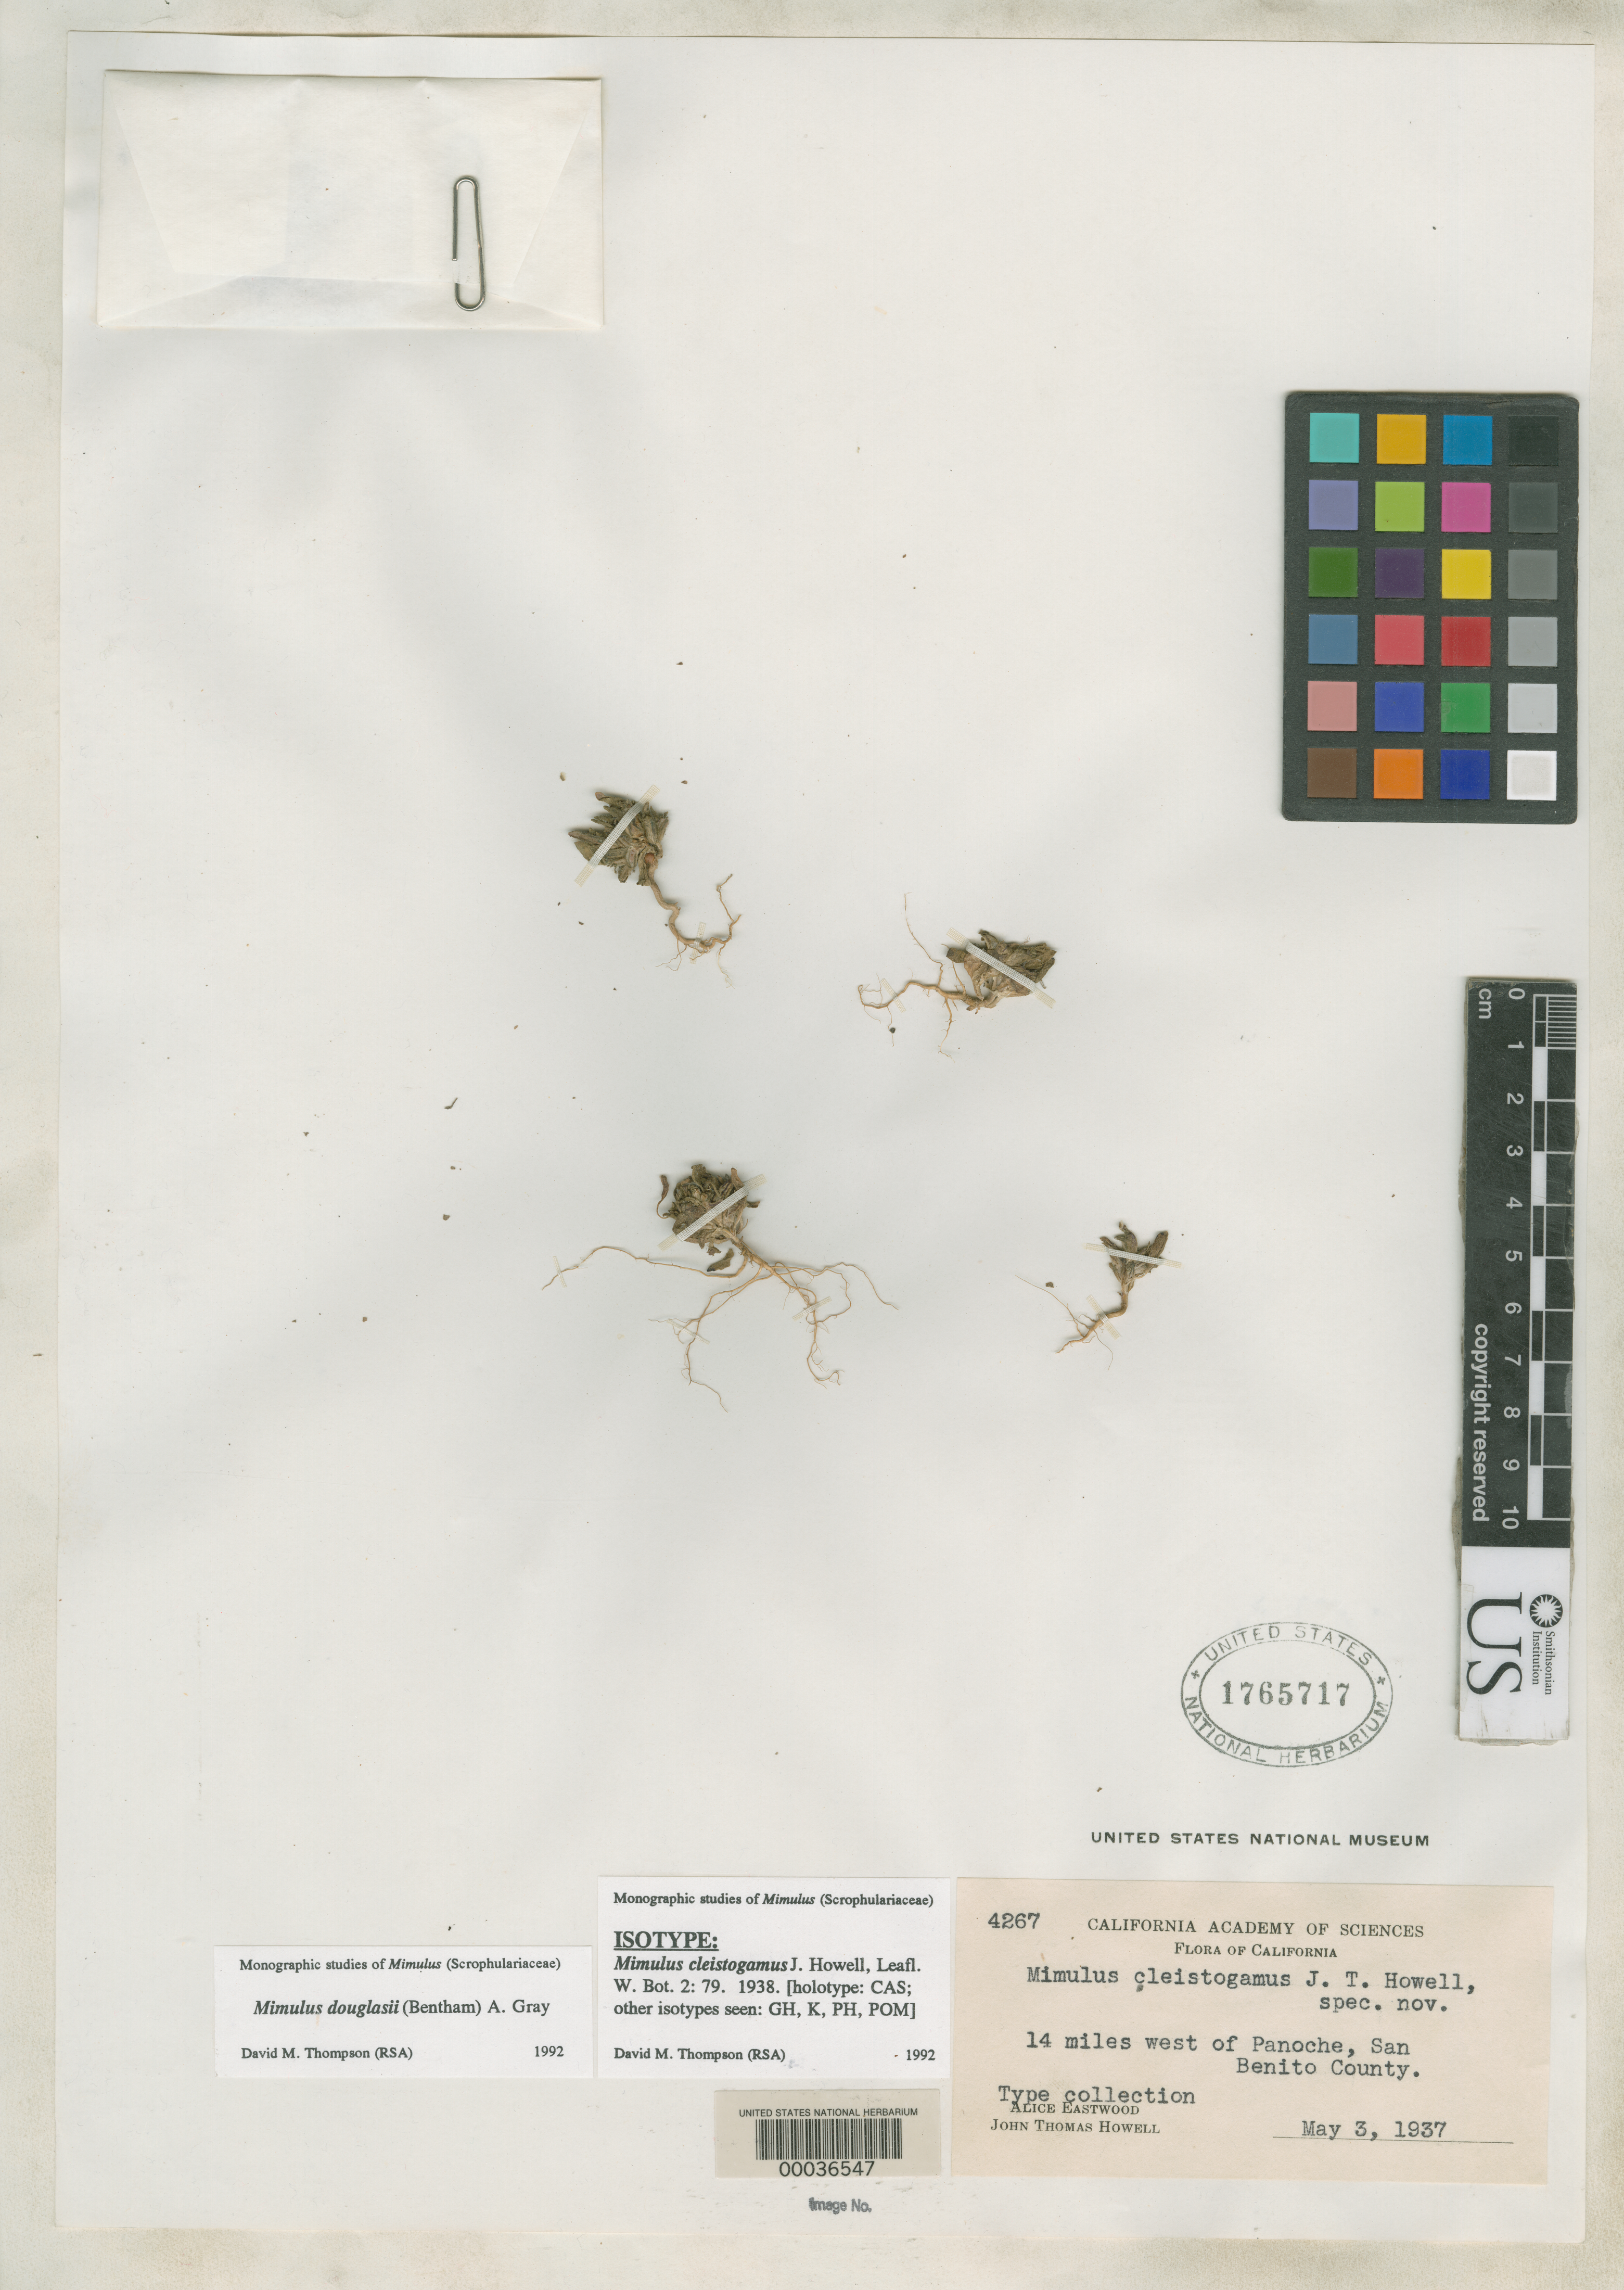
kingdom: Plantae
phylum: Tracheophyta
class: Magnoliopsida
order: Lamiales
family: Phrymaceae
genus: Mimulus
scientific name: Mimulus cleistogamus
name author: J.T. Howell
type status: Isotype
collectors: A. Eastwood & J. T. Howell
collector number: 4267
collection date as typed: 03 May 1937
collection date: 1937-05-03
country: United States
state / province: California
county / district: San Benito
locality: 14 mi W of Panoche.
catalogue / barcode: US 1765717